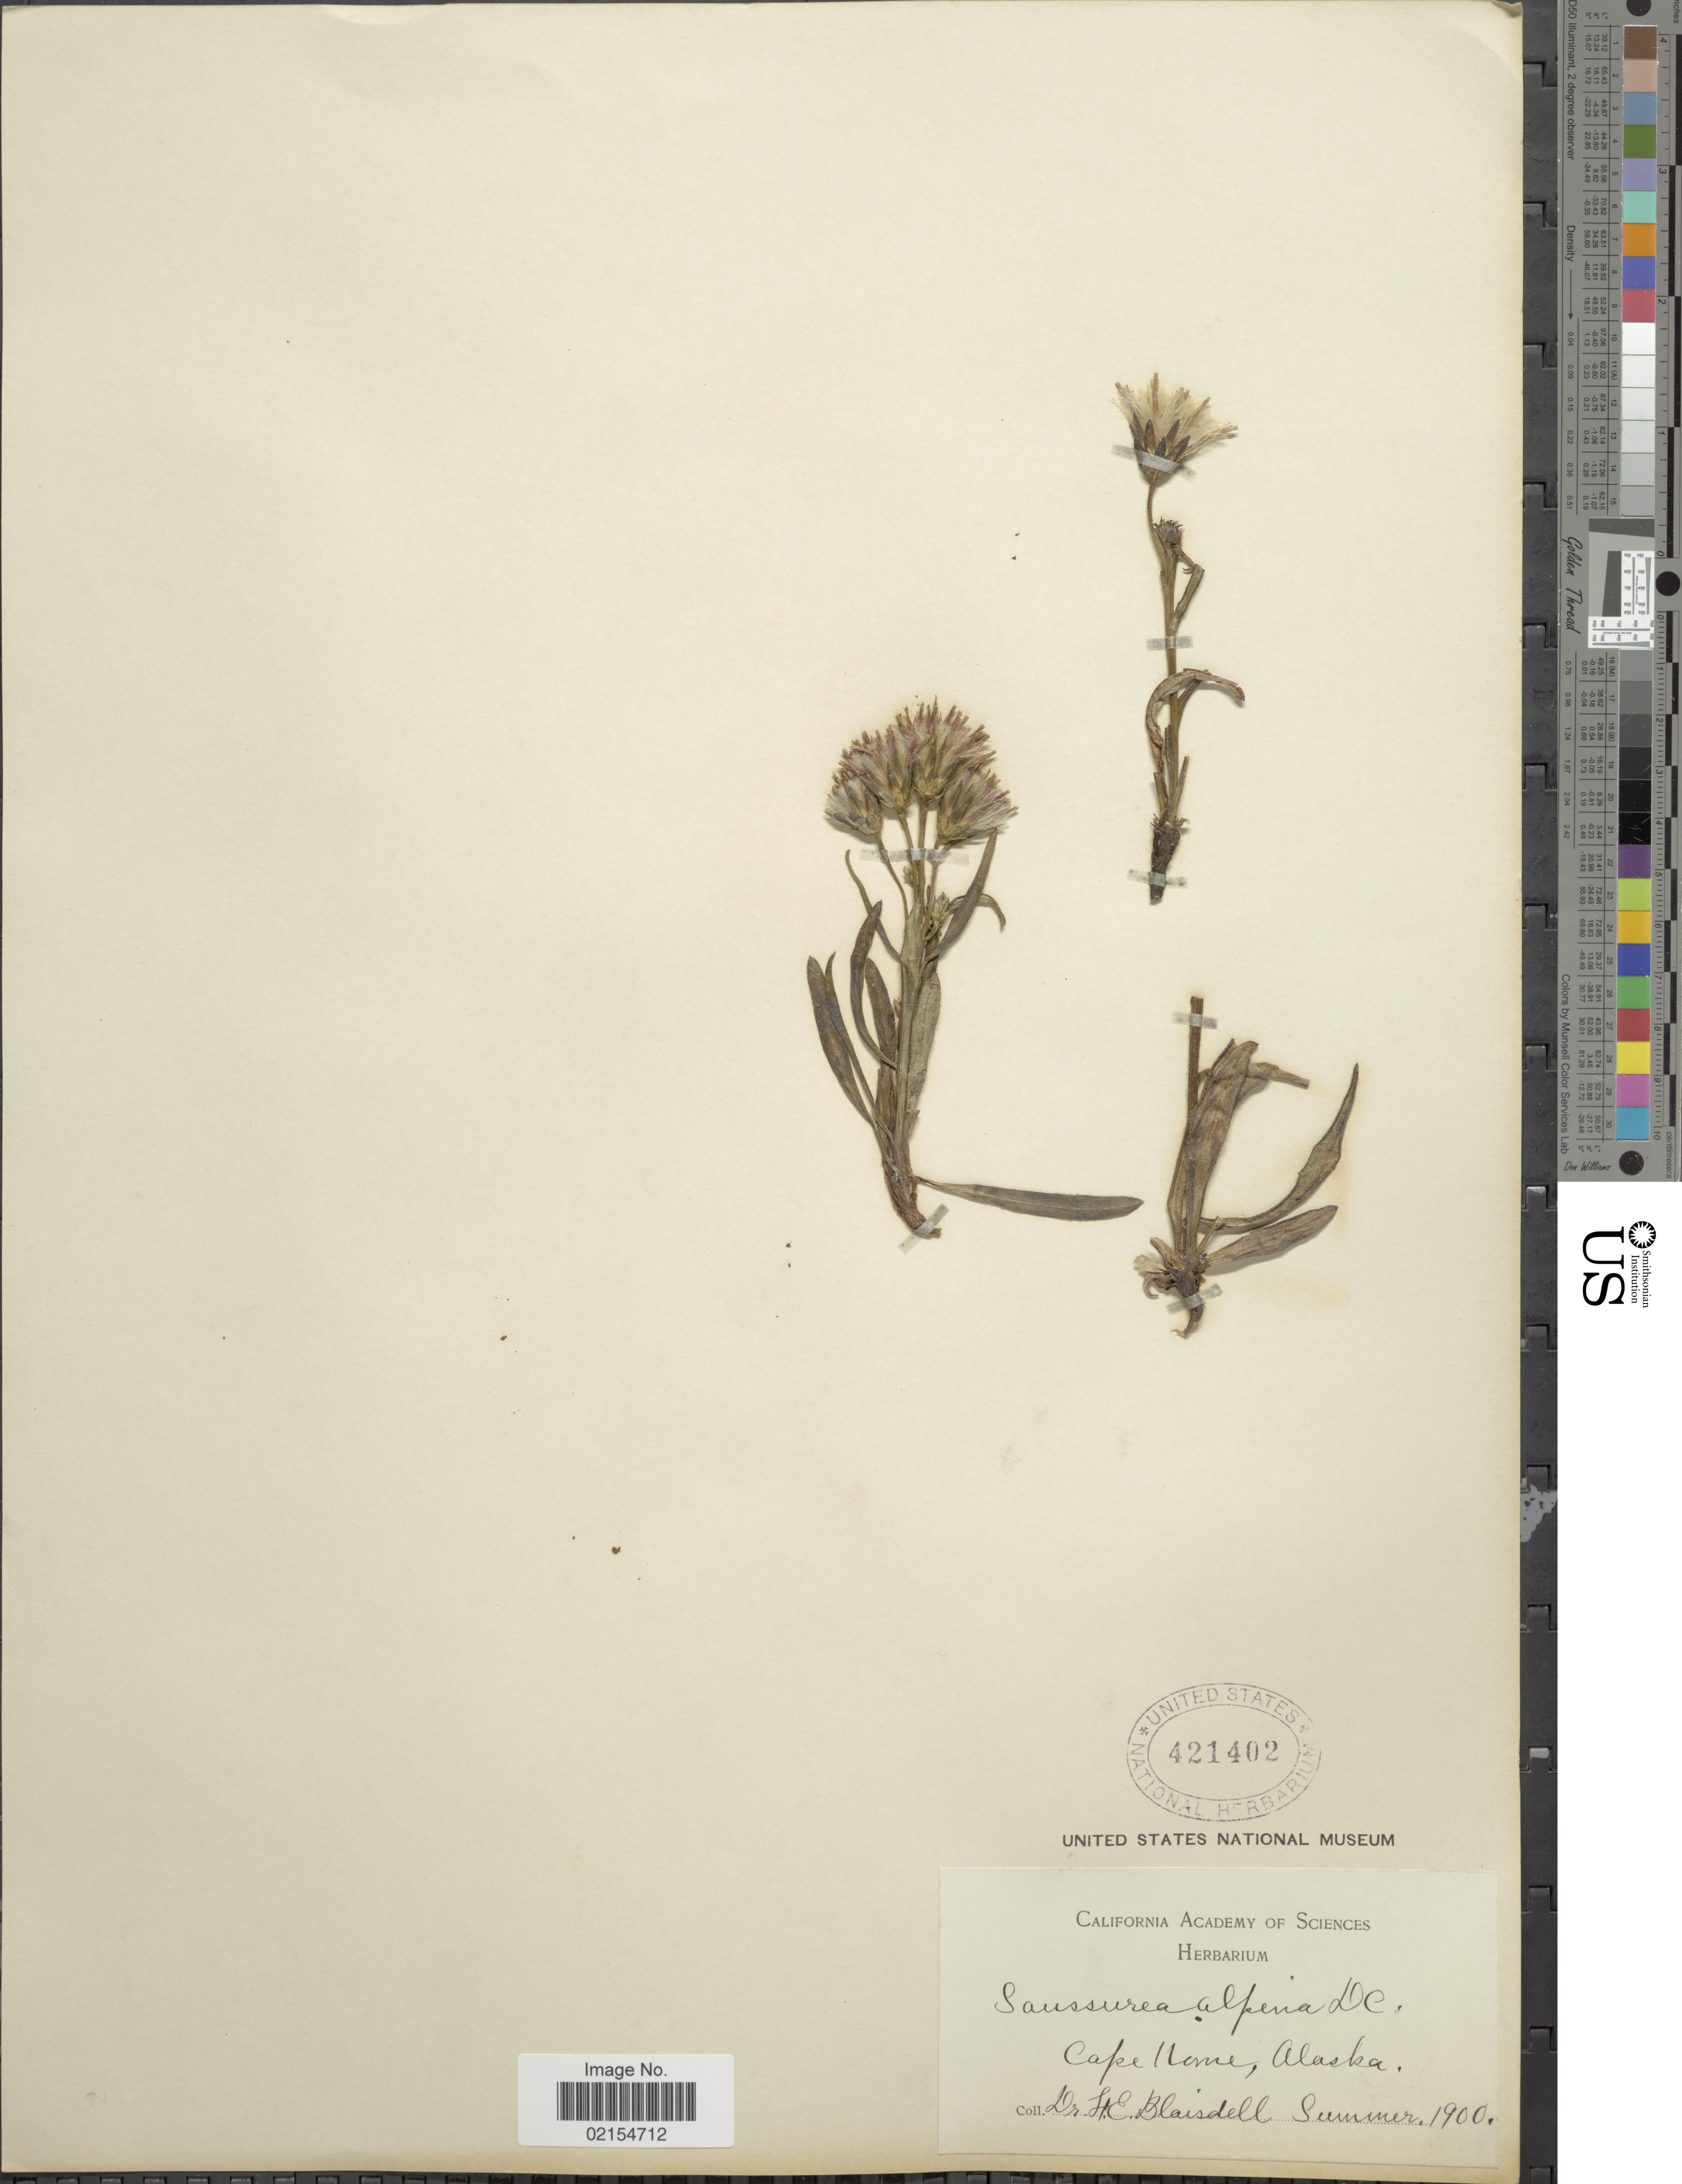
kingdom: Plantae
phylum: Tracheophyta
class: Magnoliopsida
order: Asterales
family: Asteraceae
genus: Saussurea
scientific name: Saussurea angustifolia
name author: (L.) DC.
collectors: F. Blaisdell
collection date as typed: summer 1900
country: United States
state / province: Alaska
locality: Cape Heme, Alaska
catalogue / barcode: US 421402